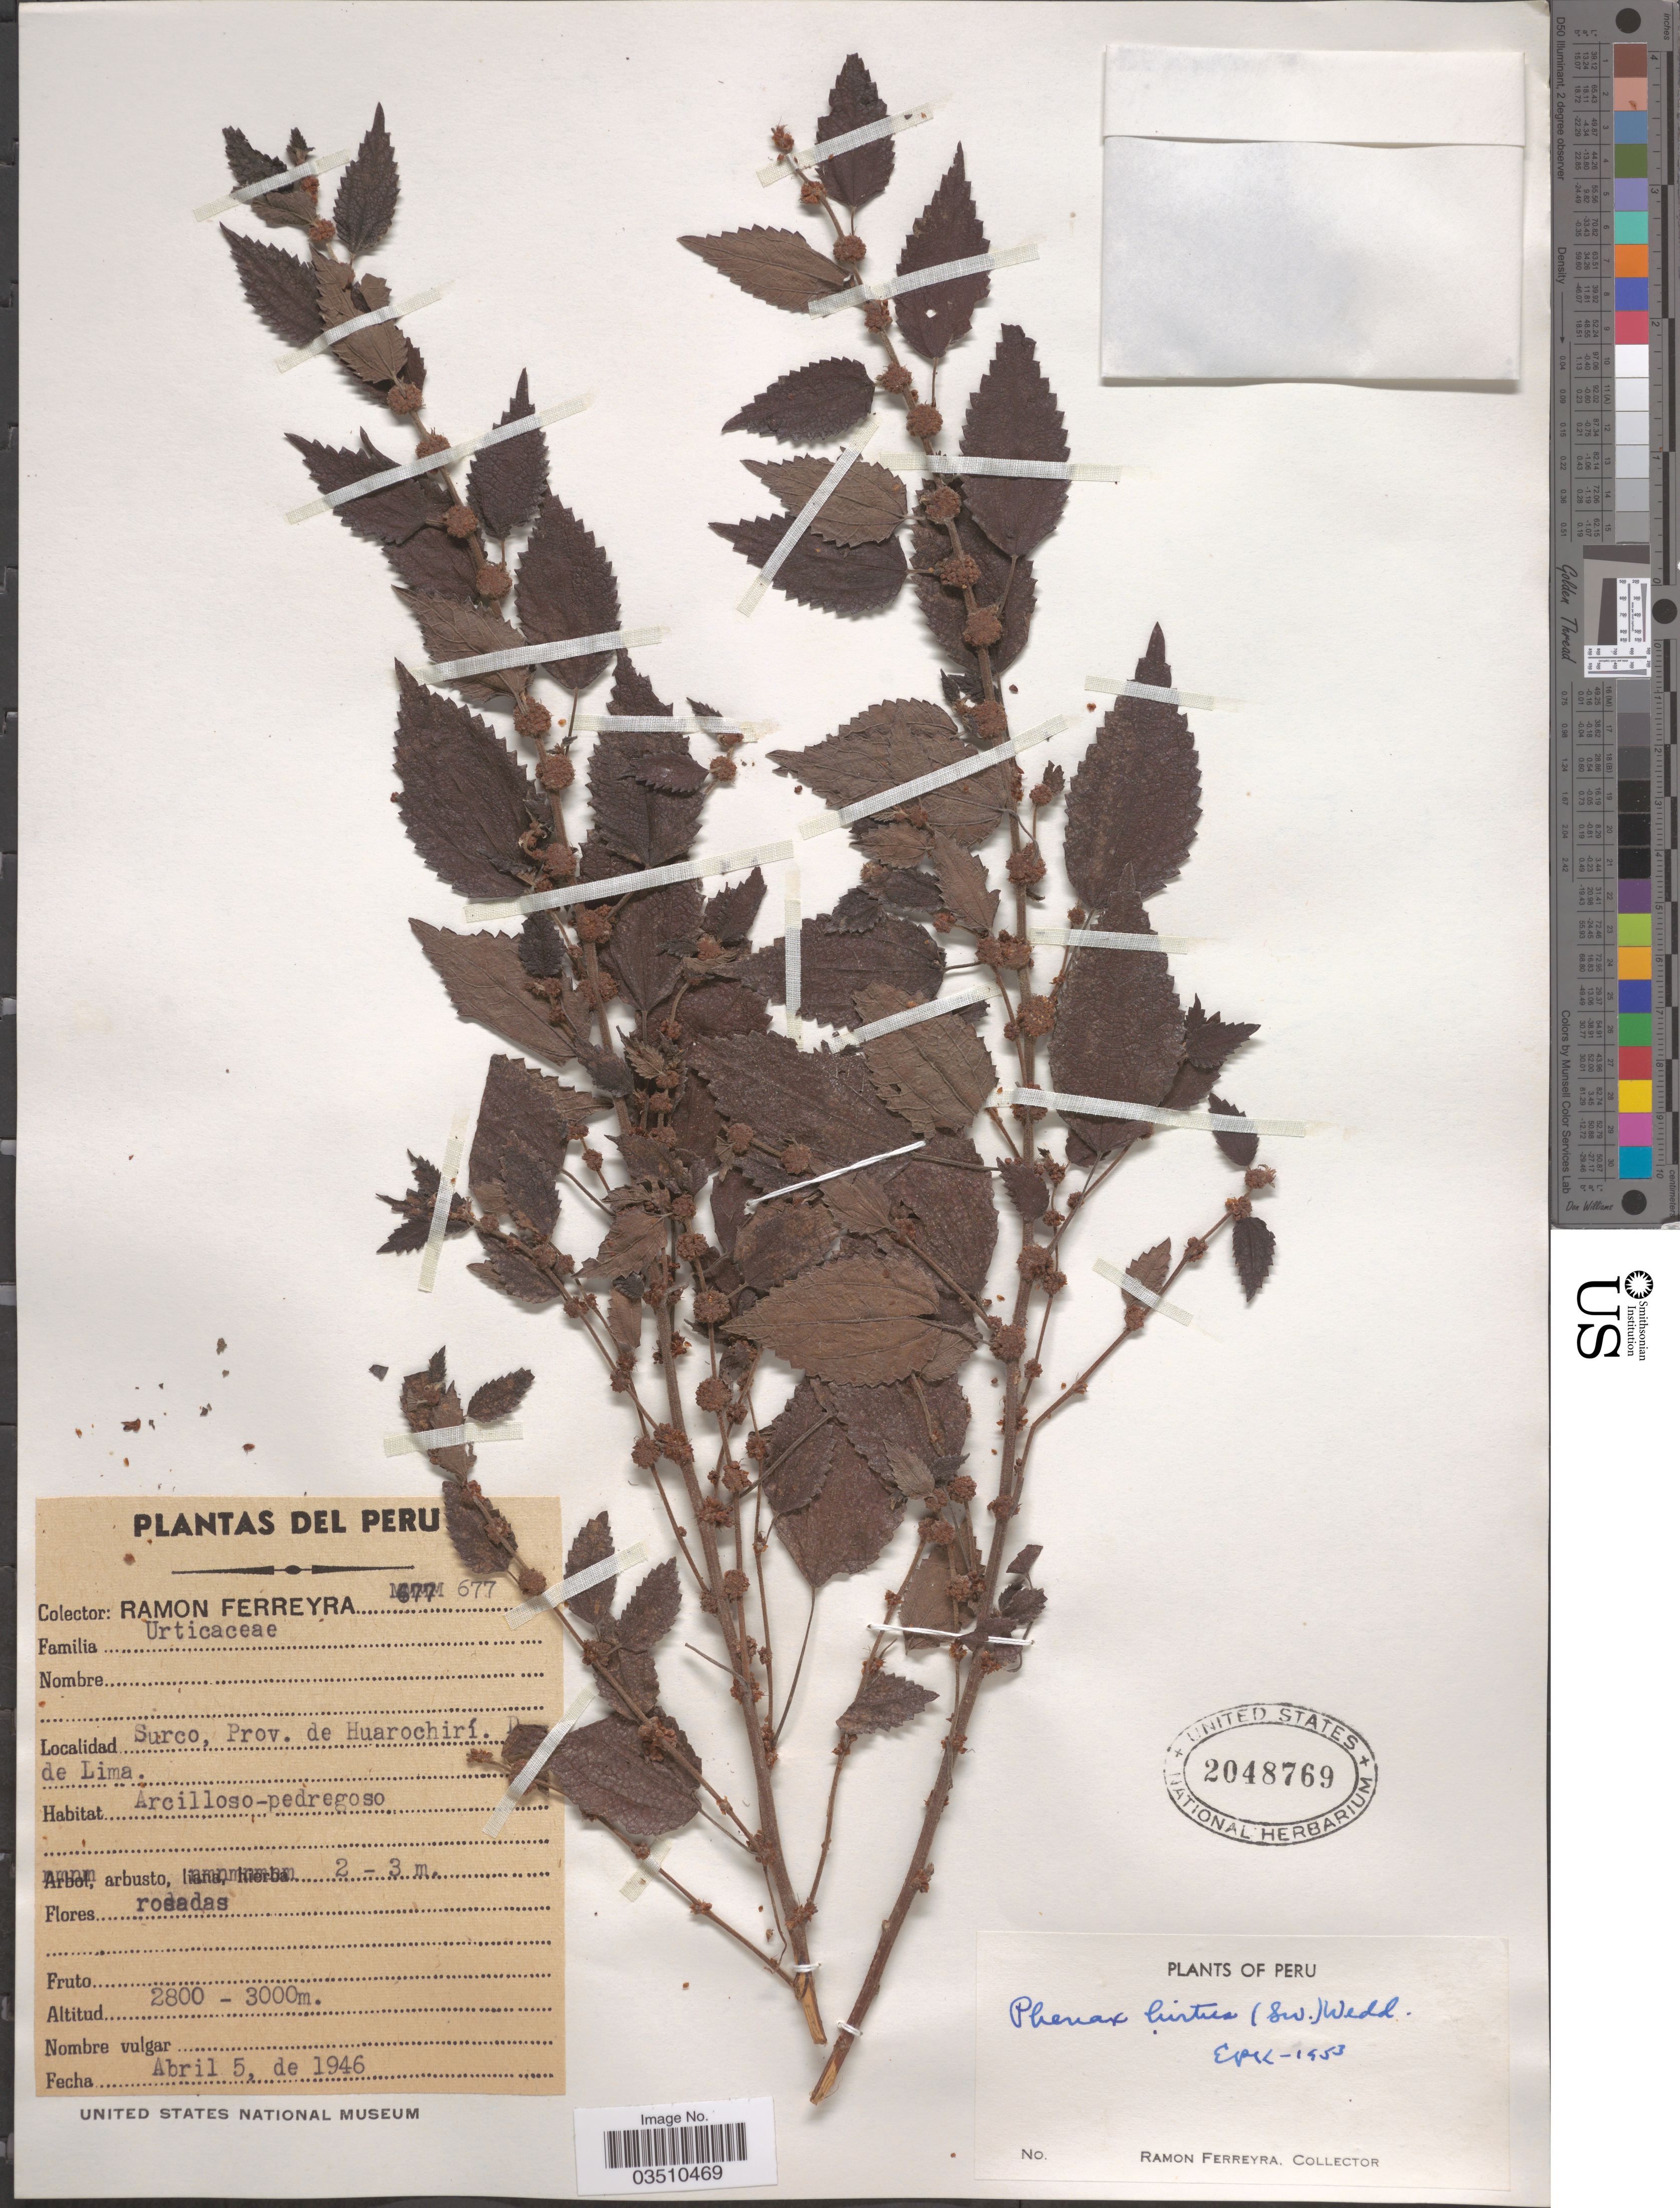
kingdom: Plantae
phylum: Tracheophyta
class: Magnoliopsida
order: Rosales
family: Urticaceae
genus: Phenax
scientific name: Phenax hirtus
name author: (Sw.) Wedd.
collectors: R. A. Ferreyra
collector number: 677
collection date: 1946-04-05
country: Peru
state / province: Lima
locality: Surco, Prov. de Huarochirí.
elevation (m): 2800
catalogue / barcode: US 2048769